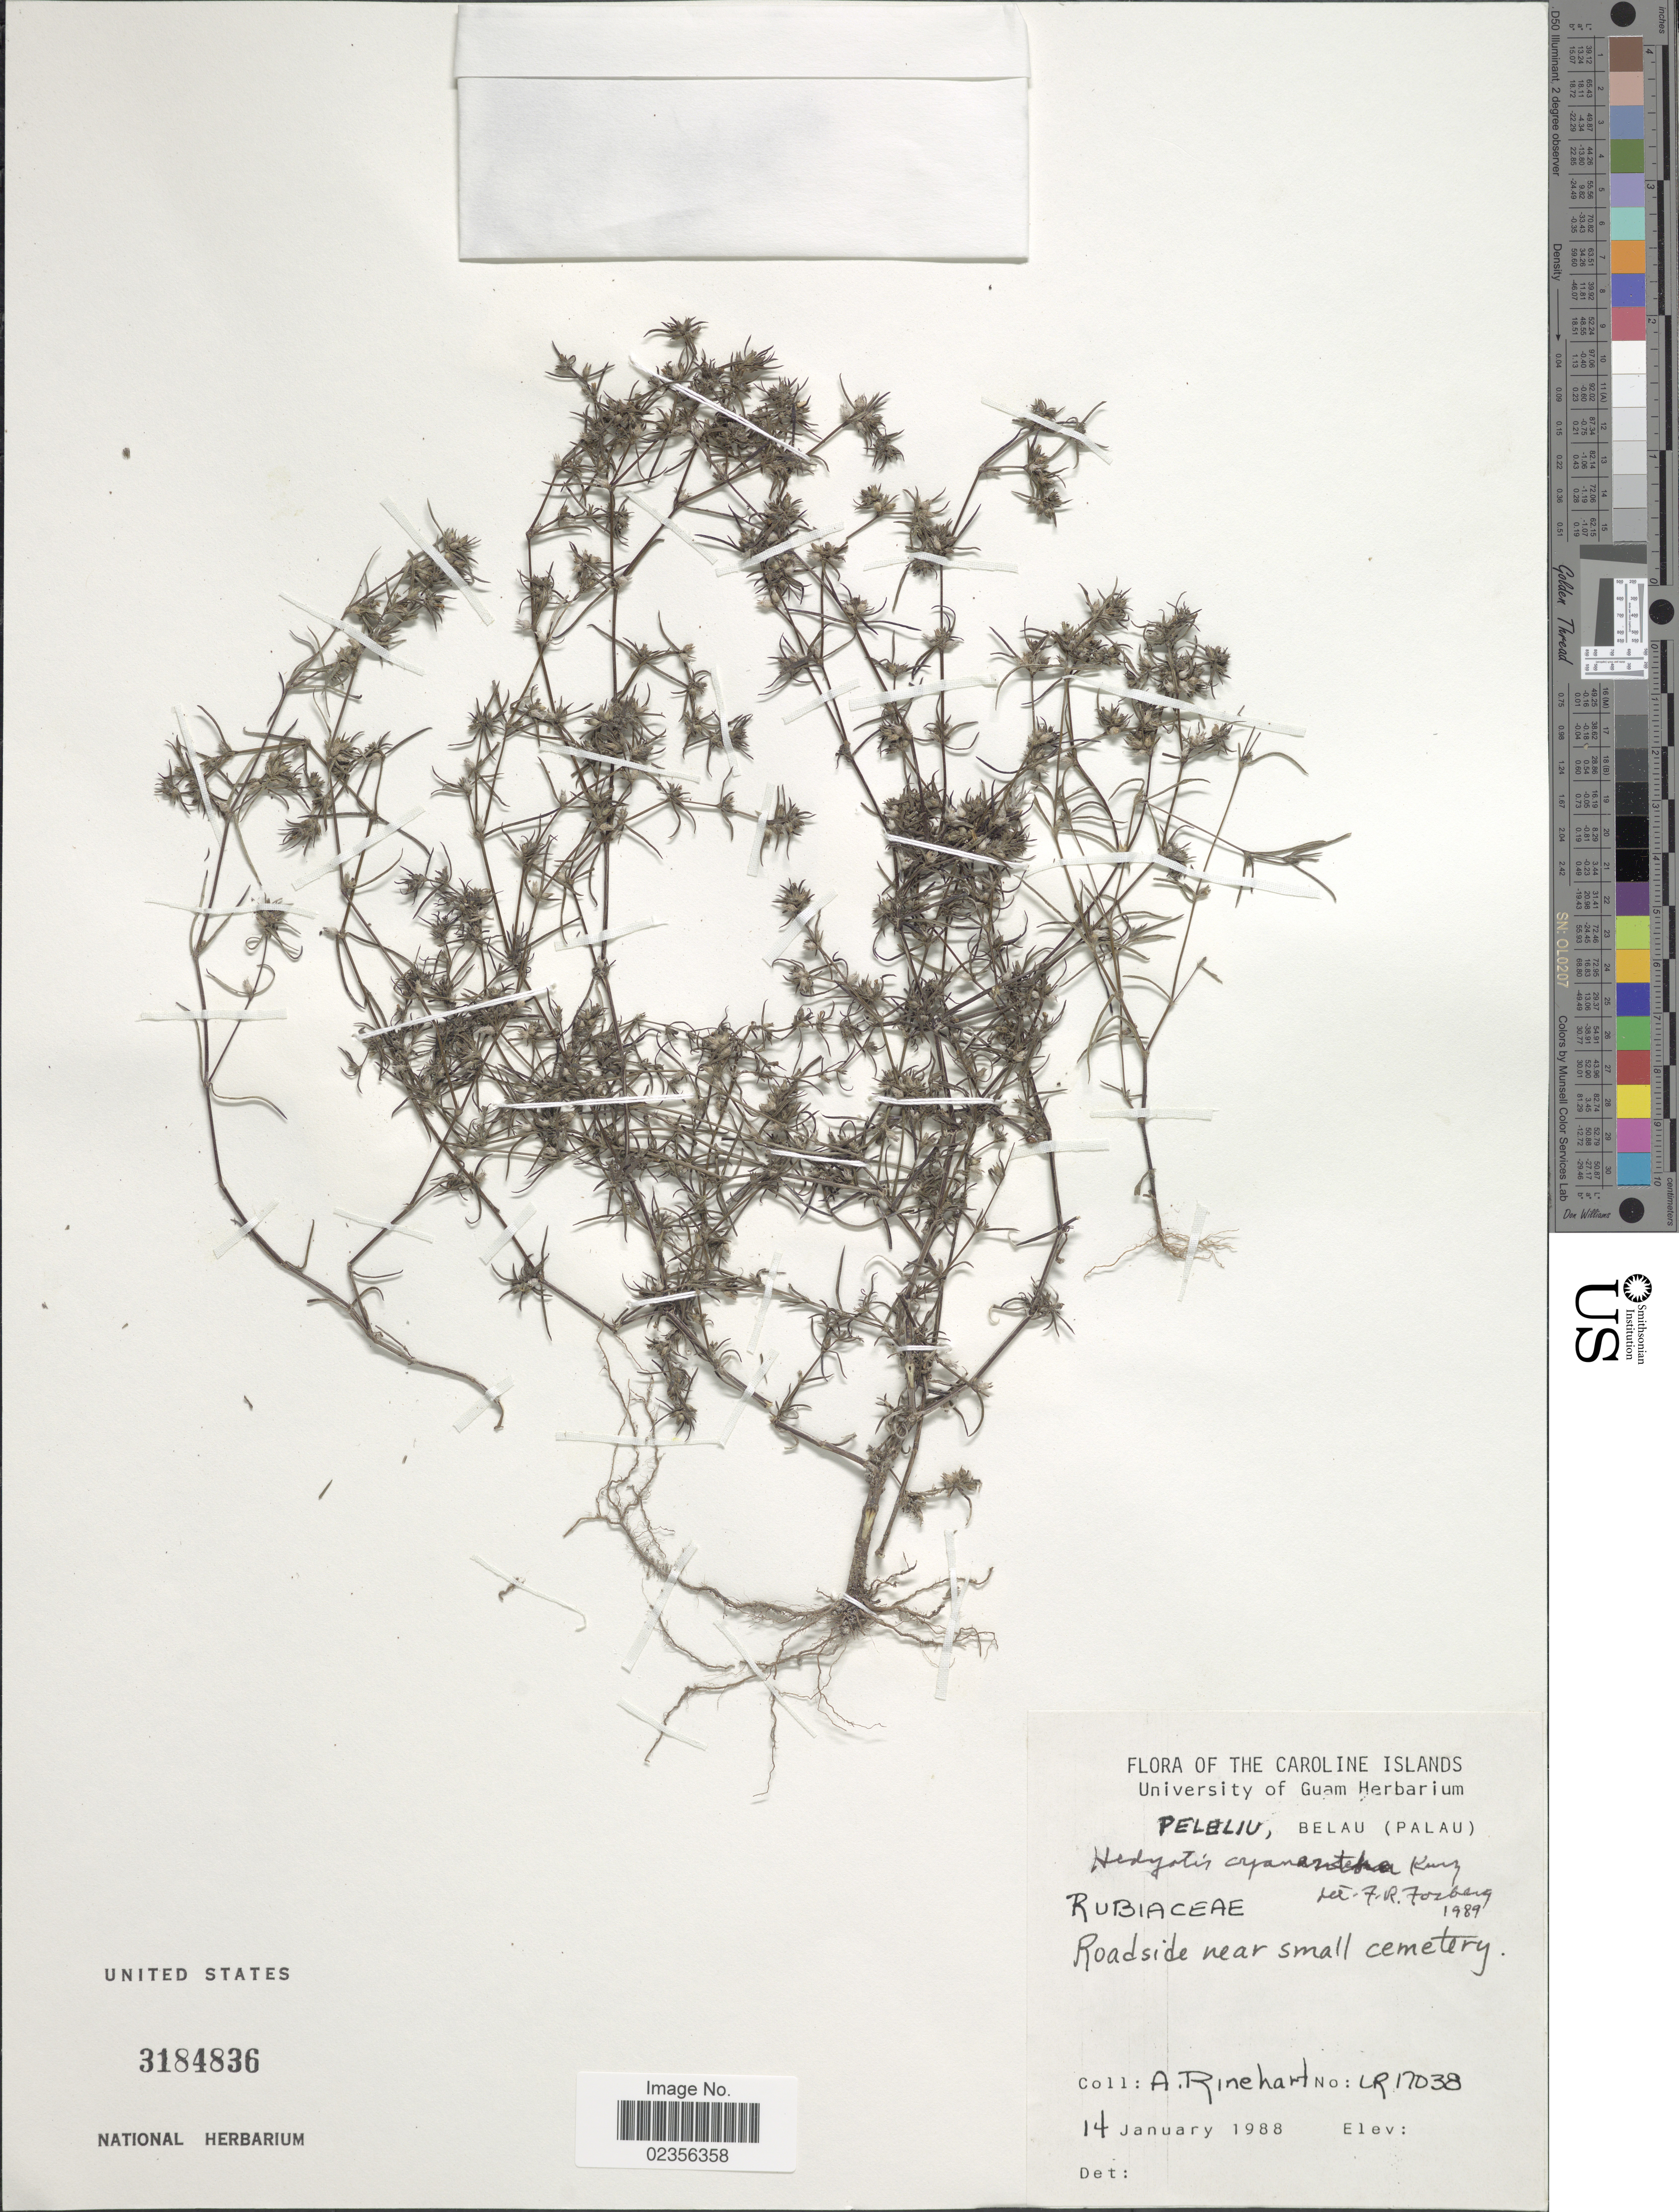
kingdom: Plantae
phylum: Tracheophyta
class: Magnoliopsida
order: Gentianales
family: Rubiaceae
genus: Hedyotis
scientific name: Hedyotis cyanantha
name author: Kurz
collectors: A. Rinehart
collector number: LR 17038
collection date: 1988-01-14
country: Palau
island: Beliliou [Peleliu]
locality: Peleliu, Belau (Palau), Roadside near small cemetry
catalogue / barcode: US 3184836